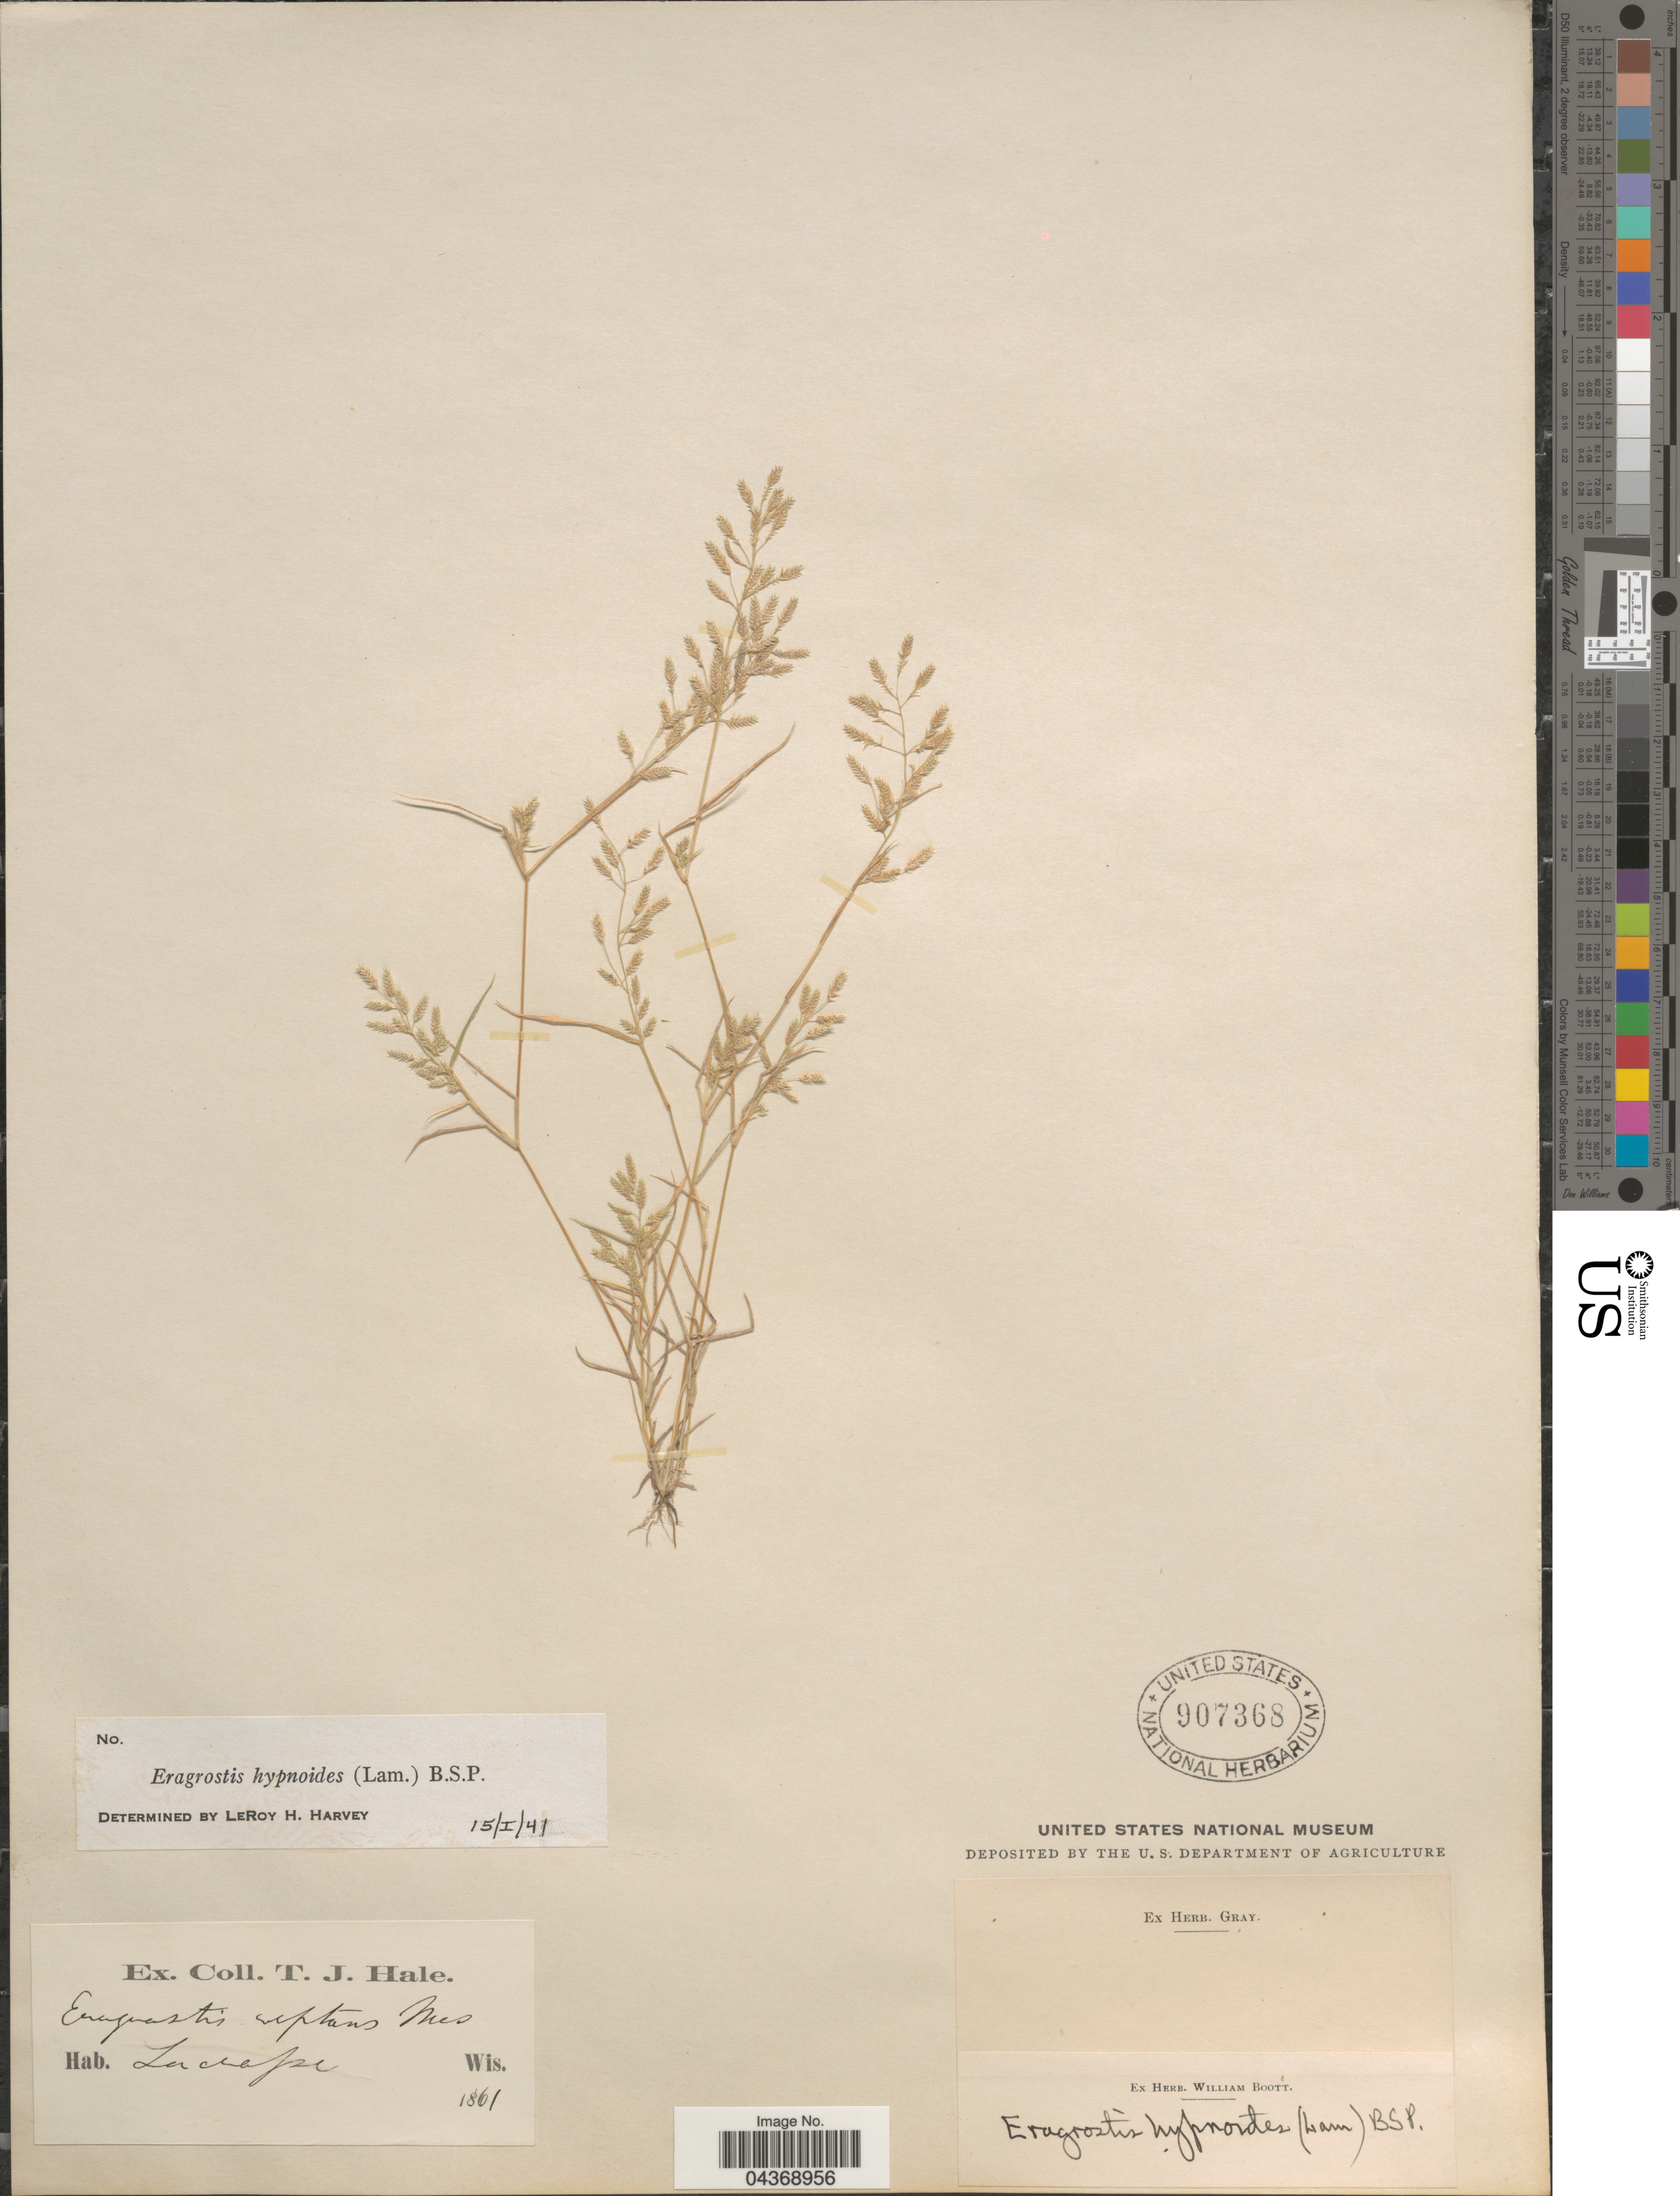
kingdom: Plantae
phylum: Tracheophyta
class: Liliopsida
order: Poales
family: Poaceae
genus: Eragrostis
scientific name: Eragrostis intermedia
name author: Hitchc.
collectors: T. Hale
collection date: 1861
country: United States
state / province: Wisconsin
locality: Lacrosse.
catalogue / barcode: US 907368